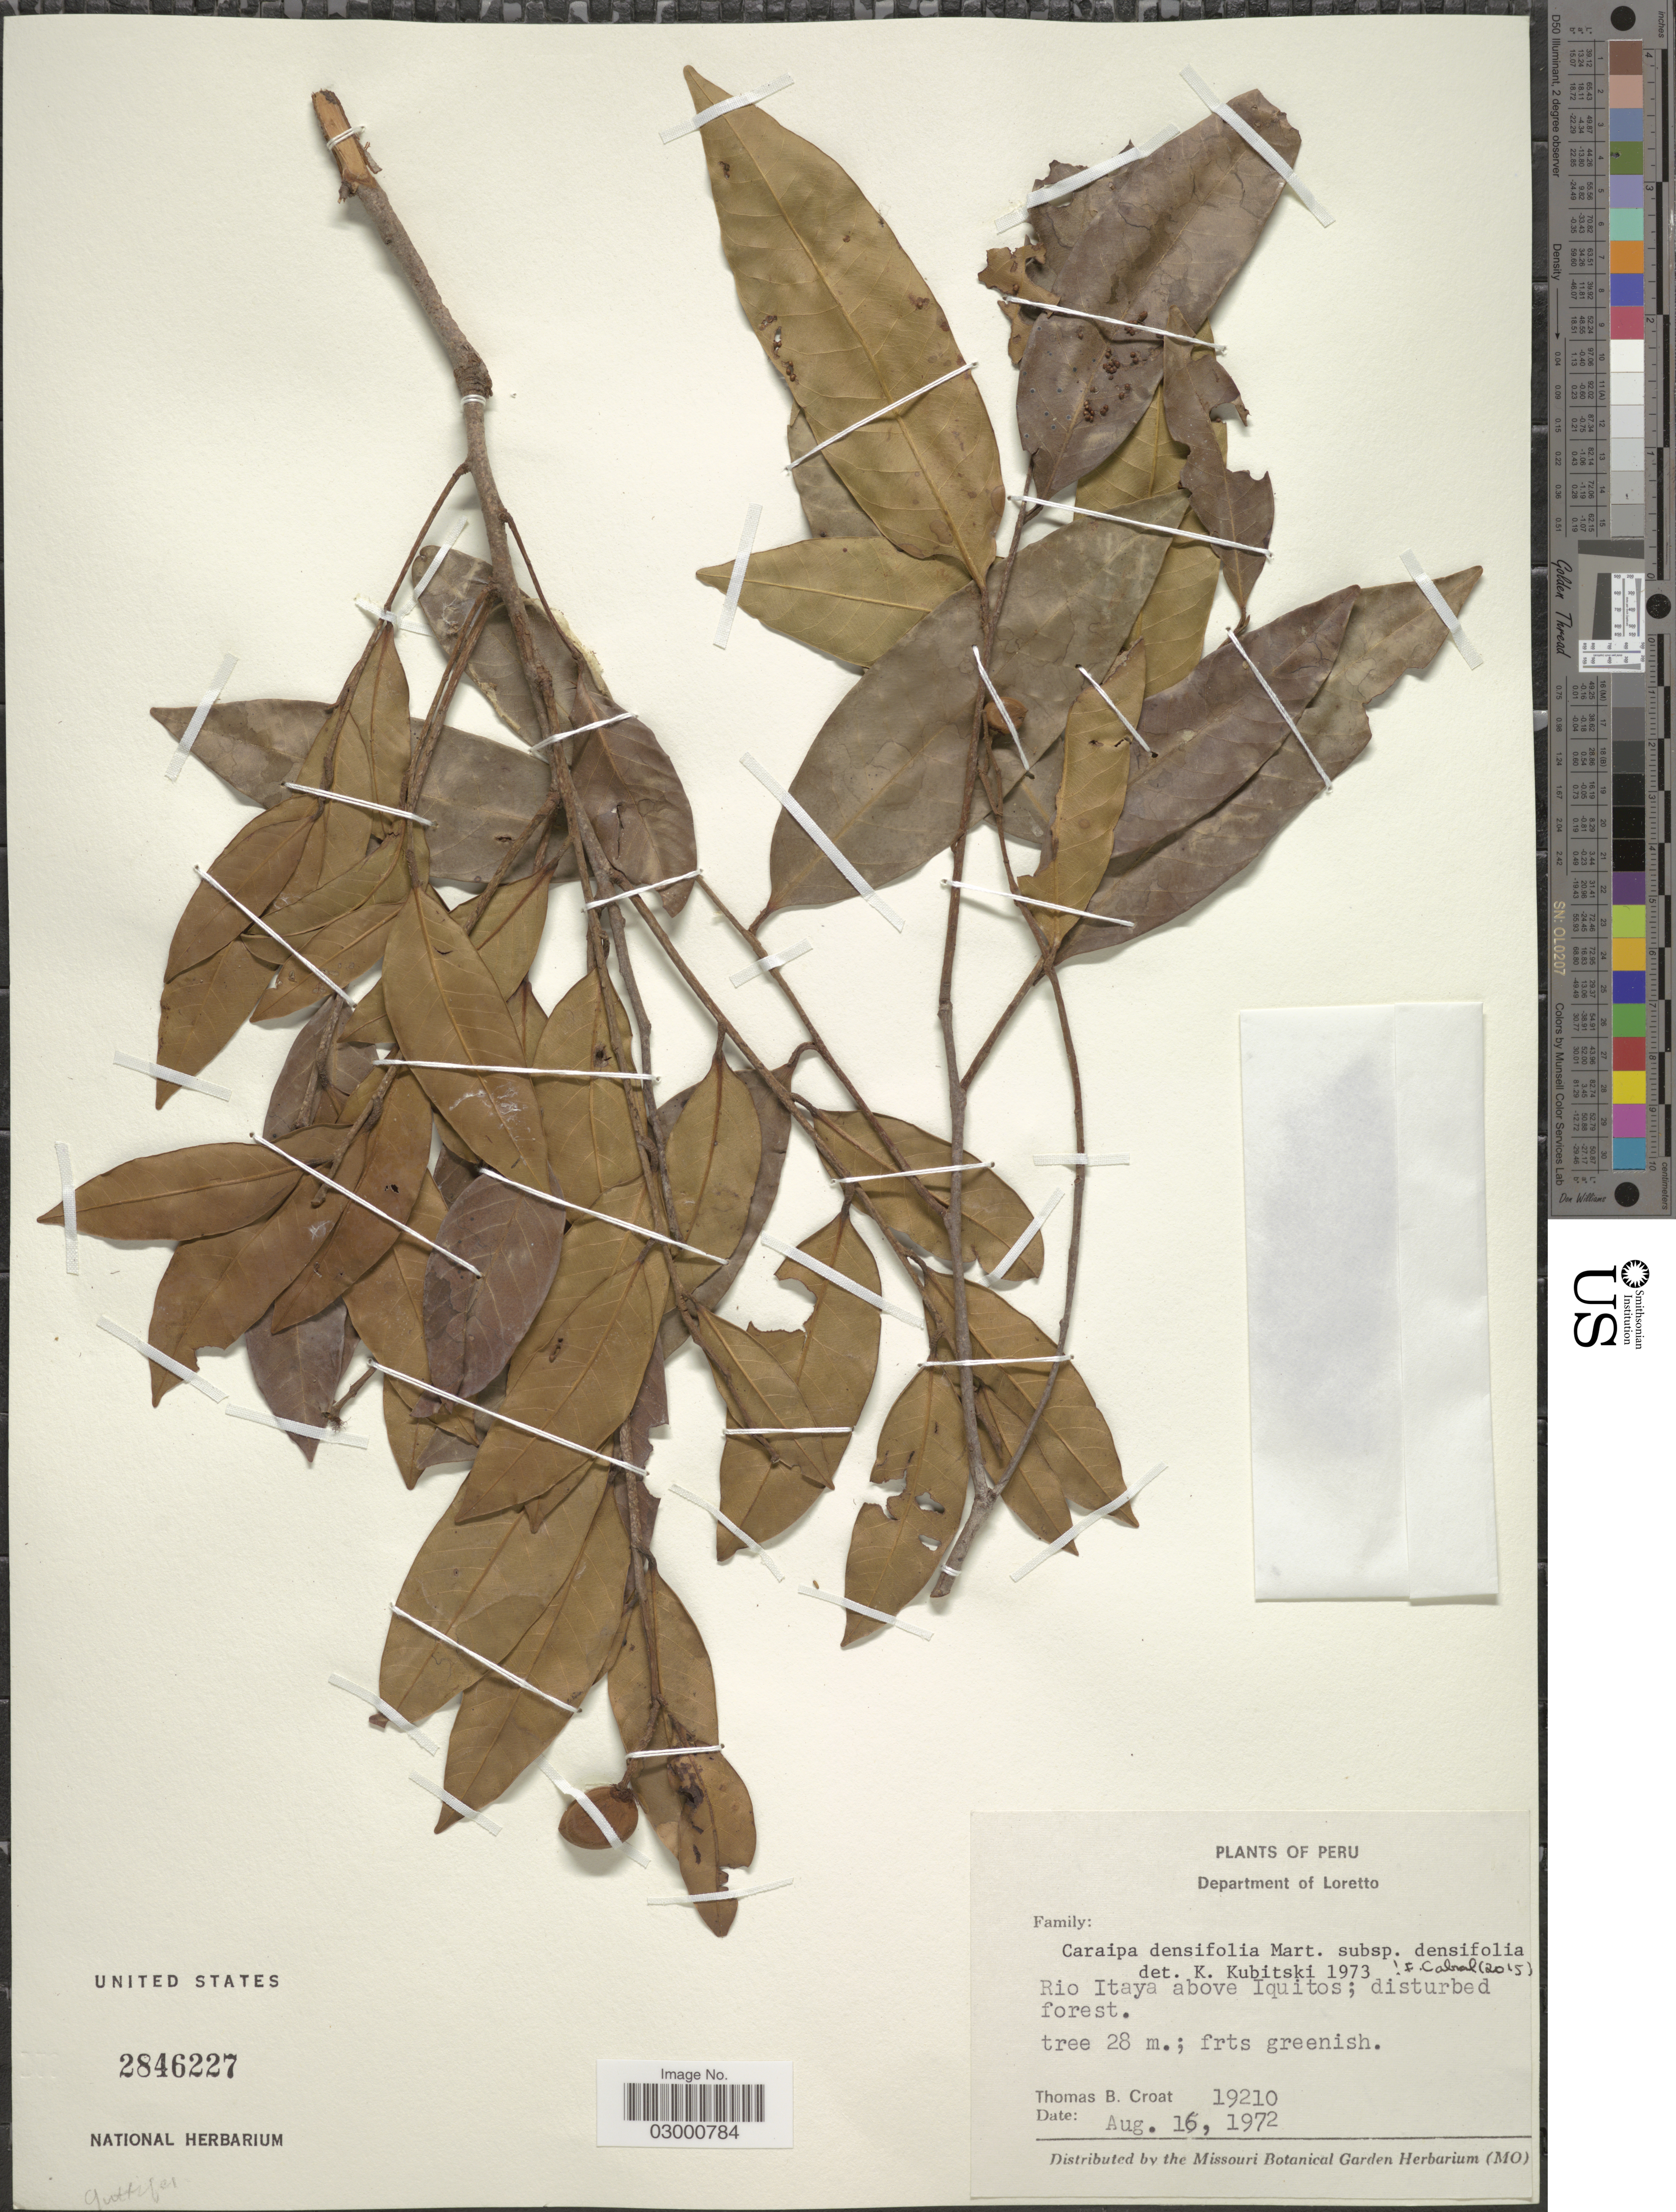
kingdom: Plantae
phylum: Tracheophyta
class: Magnoliopsida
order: Malpighiales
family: Calophyllaceae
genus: Caraipa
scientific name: Caraipa densifolia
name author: Mart.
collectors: T. B. Croat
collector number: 19210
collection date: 1972-08-16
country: Peru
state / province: Loreto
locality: Department of Loretto. Rio Itaya above Iquitos.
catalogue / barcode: US 2846227